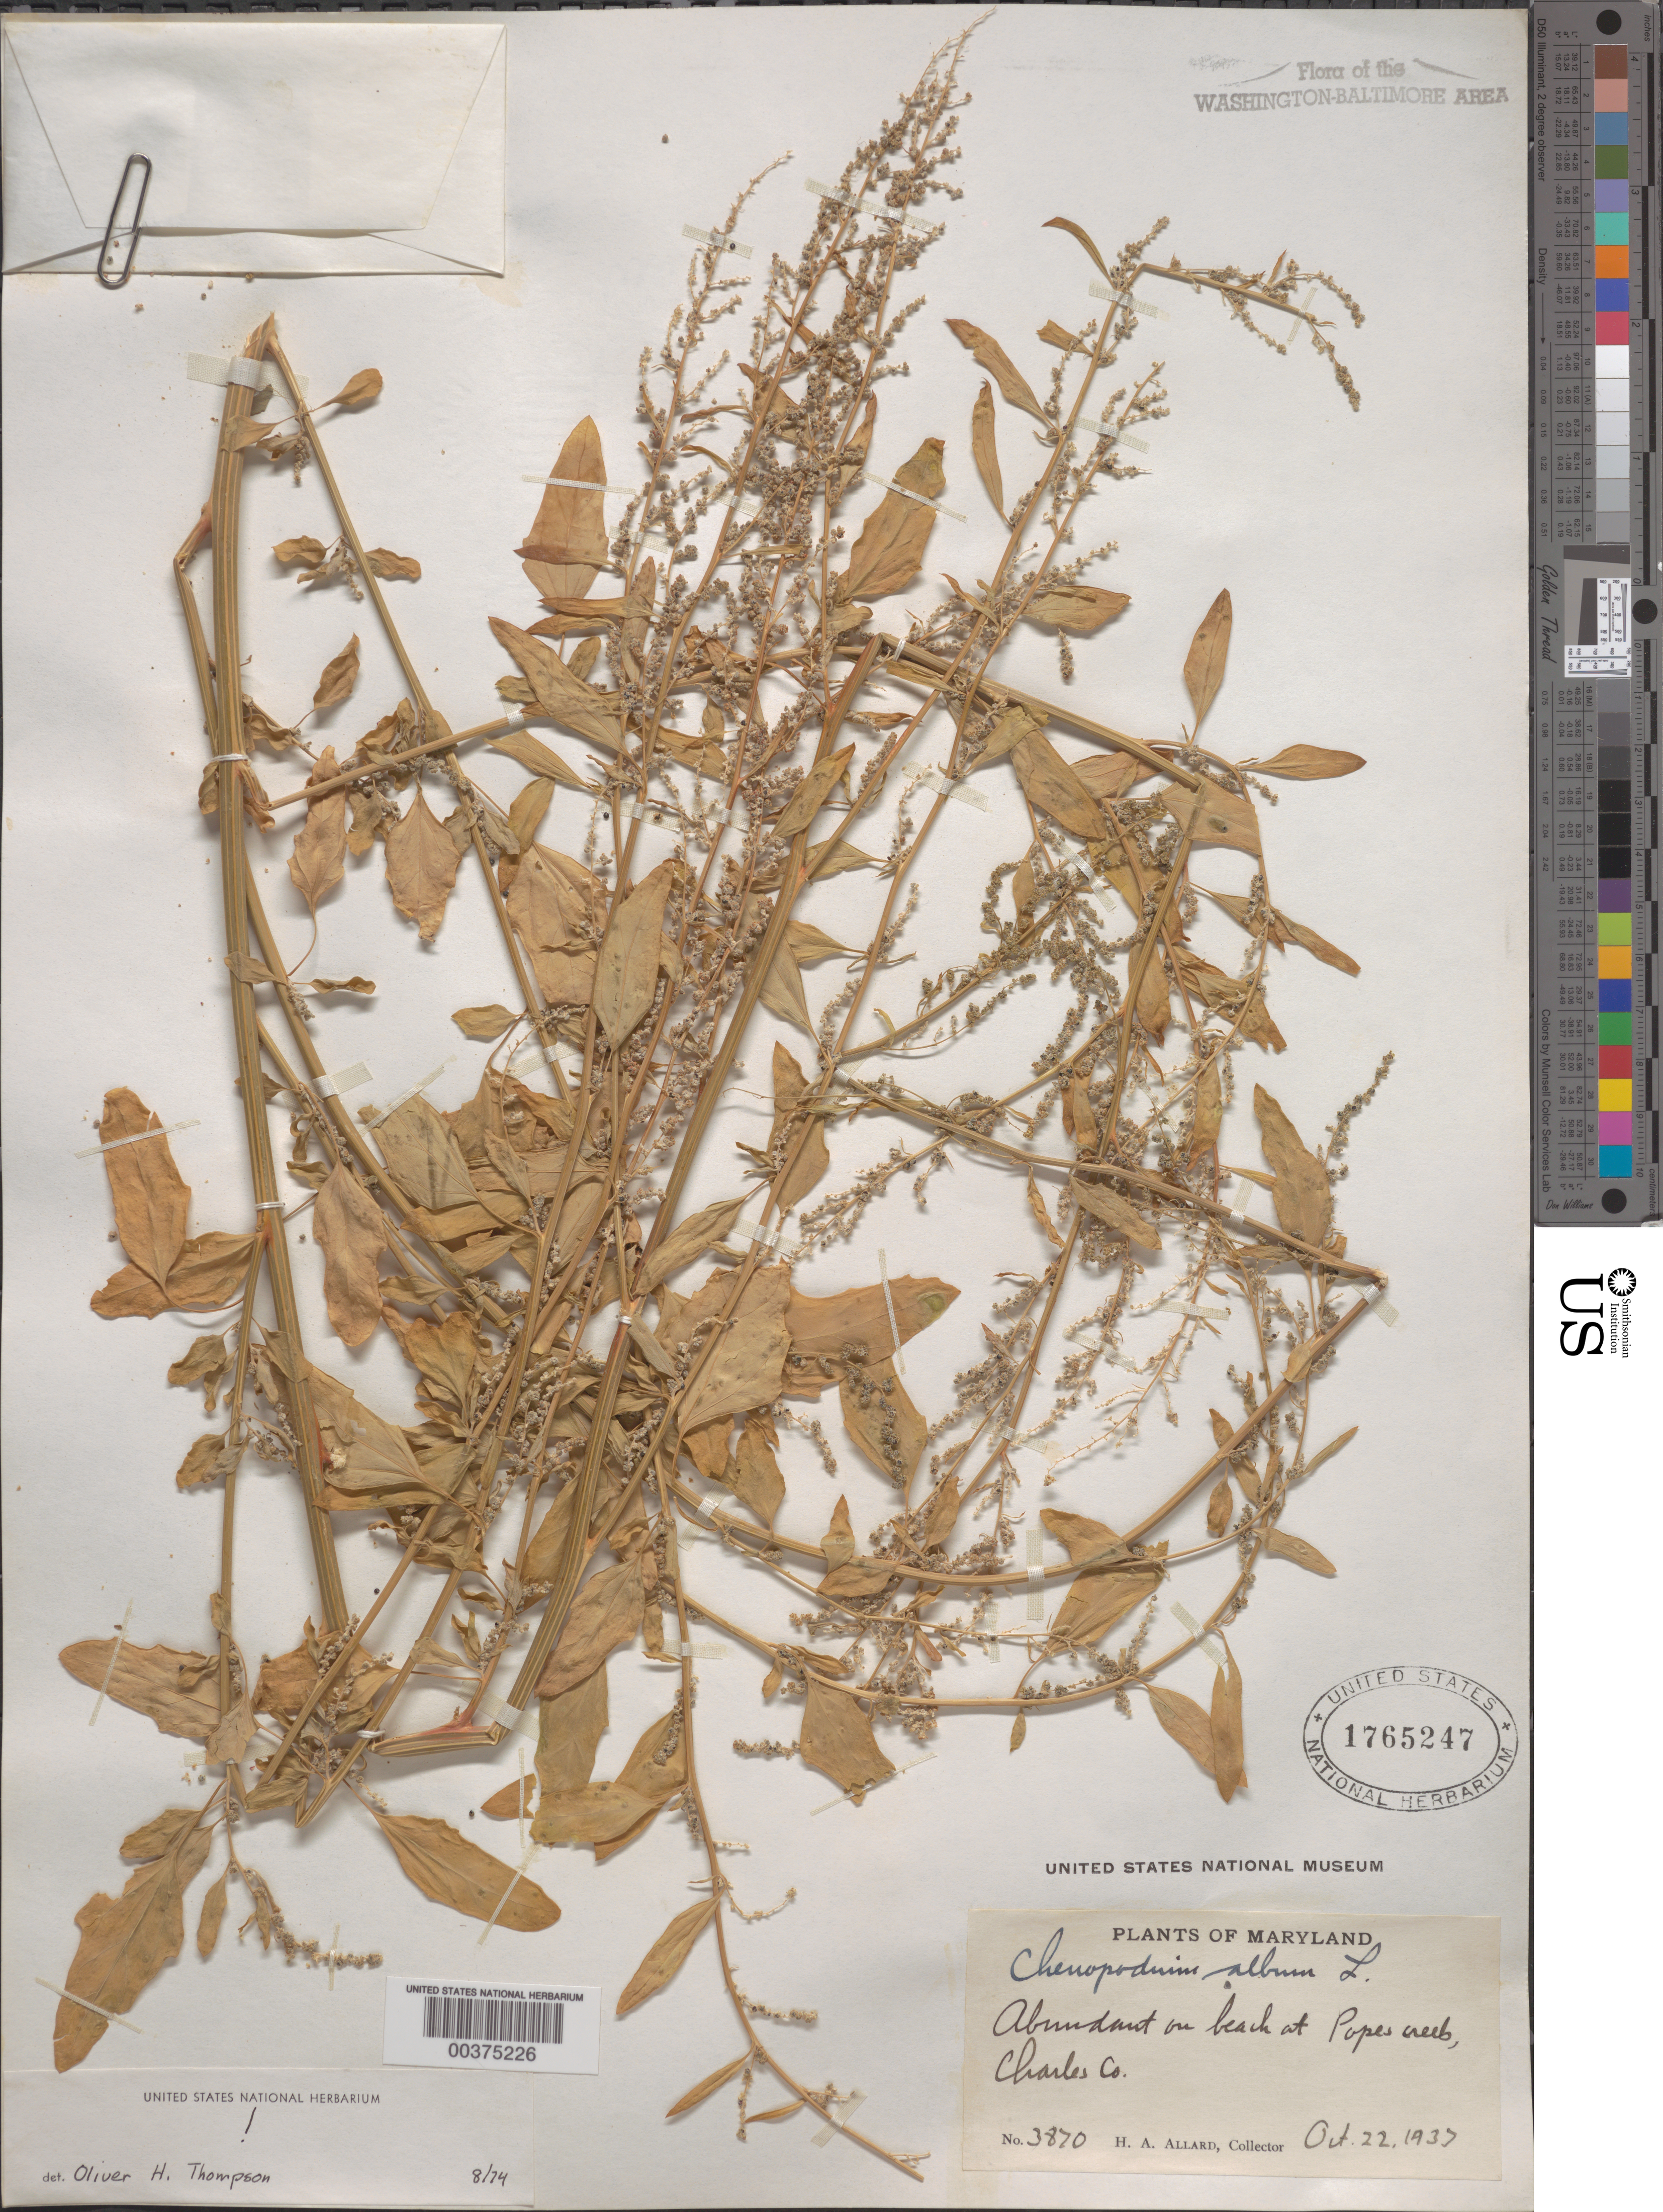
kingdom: Plantae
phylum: Tracheophyta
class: Magnoliopsida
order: Caryophyllales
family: Amaranthaceae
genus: Chenopodium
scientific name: Chenopodium album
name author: L.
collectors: H. A. Allard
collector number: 3870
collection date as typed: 22 Oct 1937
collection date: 1937-10-22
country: United States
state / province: Maryland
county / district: Charles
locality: Popes Creek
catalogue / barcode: US 1765247